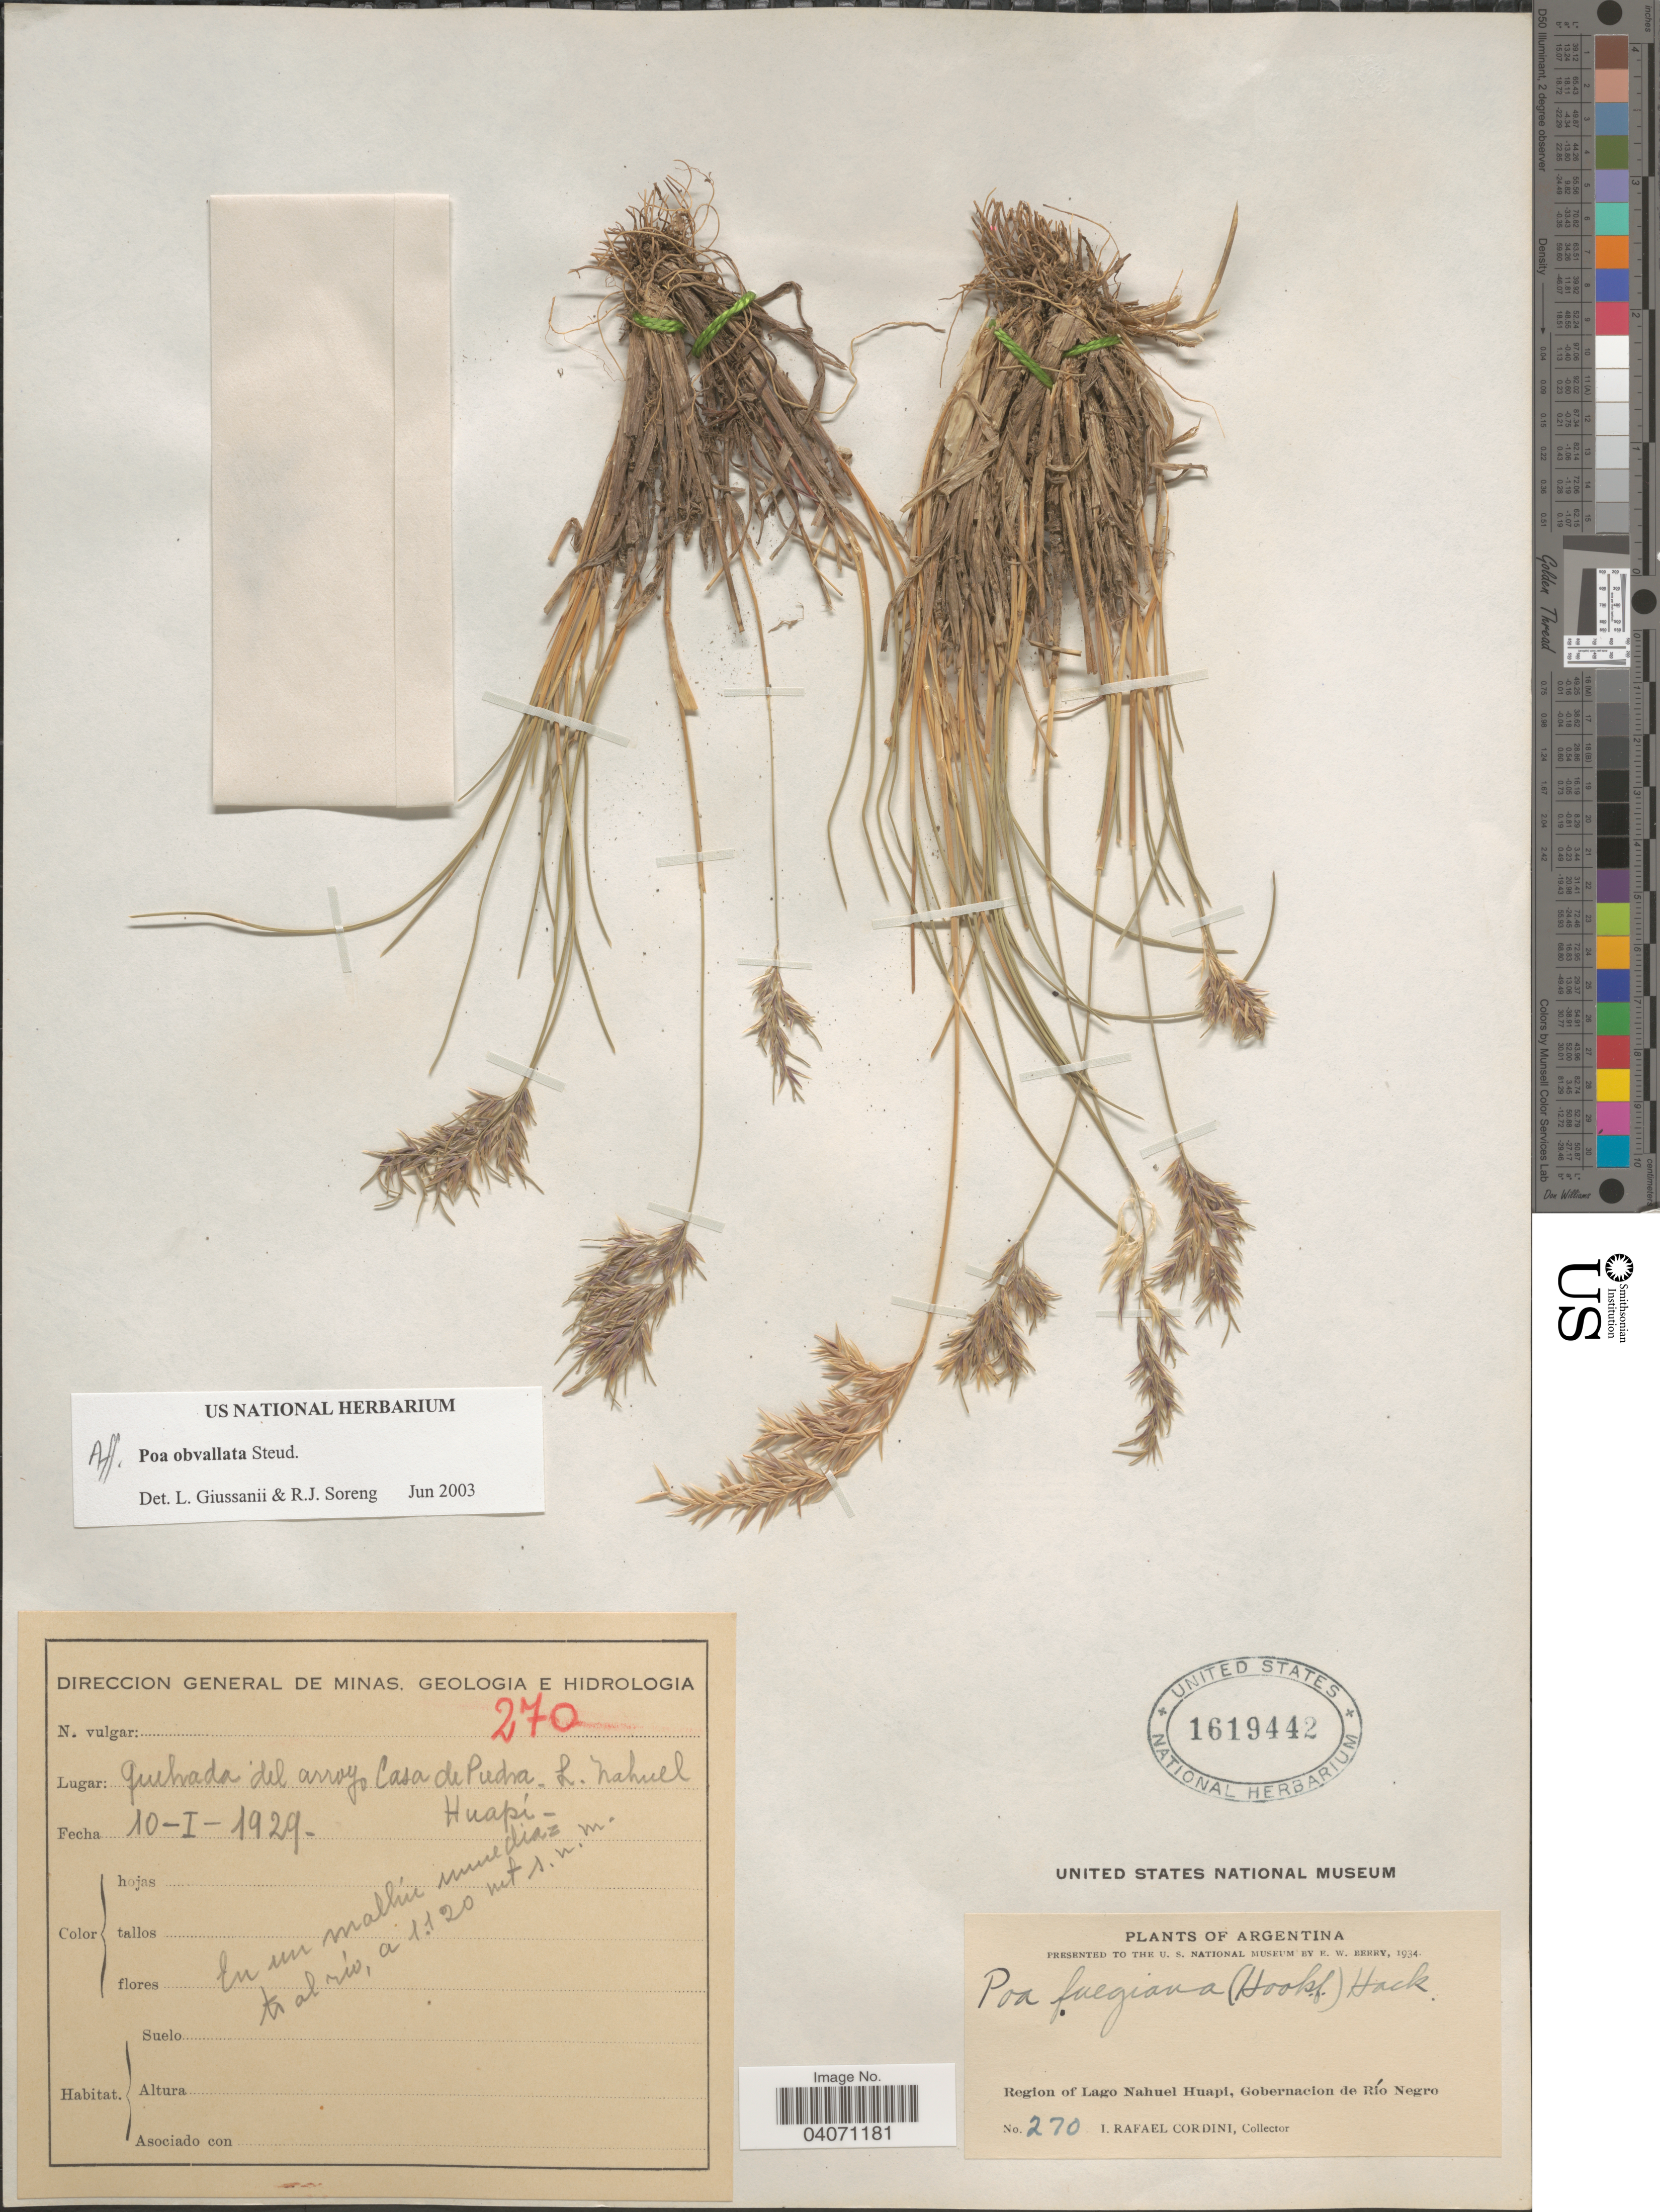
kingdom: Plantae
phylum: Tracheophyta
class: Liliopsida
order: Poales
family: Poaceae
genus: Poa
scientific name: Poa obvallata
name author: Steud.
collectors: I. Cordini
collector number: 270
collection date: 1929-01-10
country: Argentina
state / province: Rio Negro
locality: Region of Lago Nahuel Huapi, Gobernacion de Rió Negro. Quebrada del arroyo Casa de Piedra. L. Nahuel Huapí.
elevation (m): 1120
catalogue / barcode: US 1619442